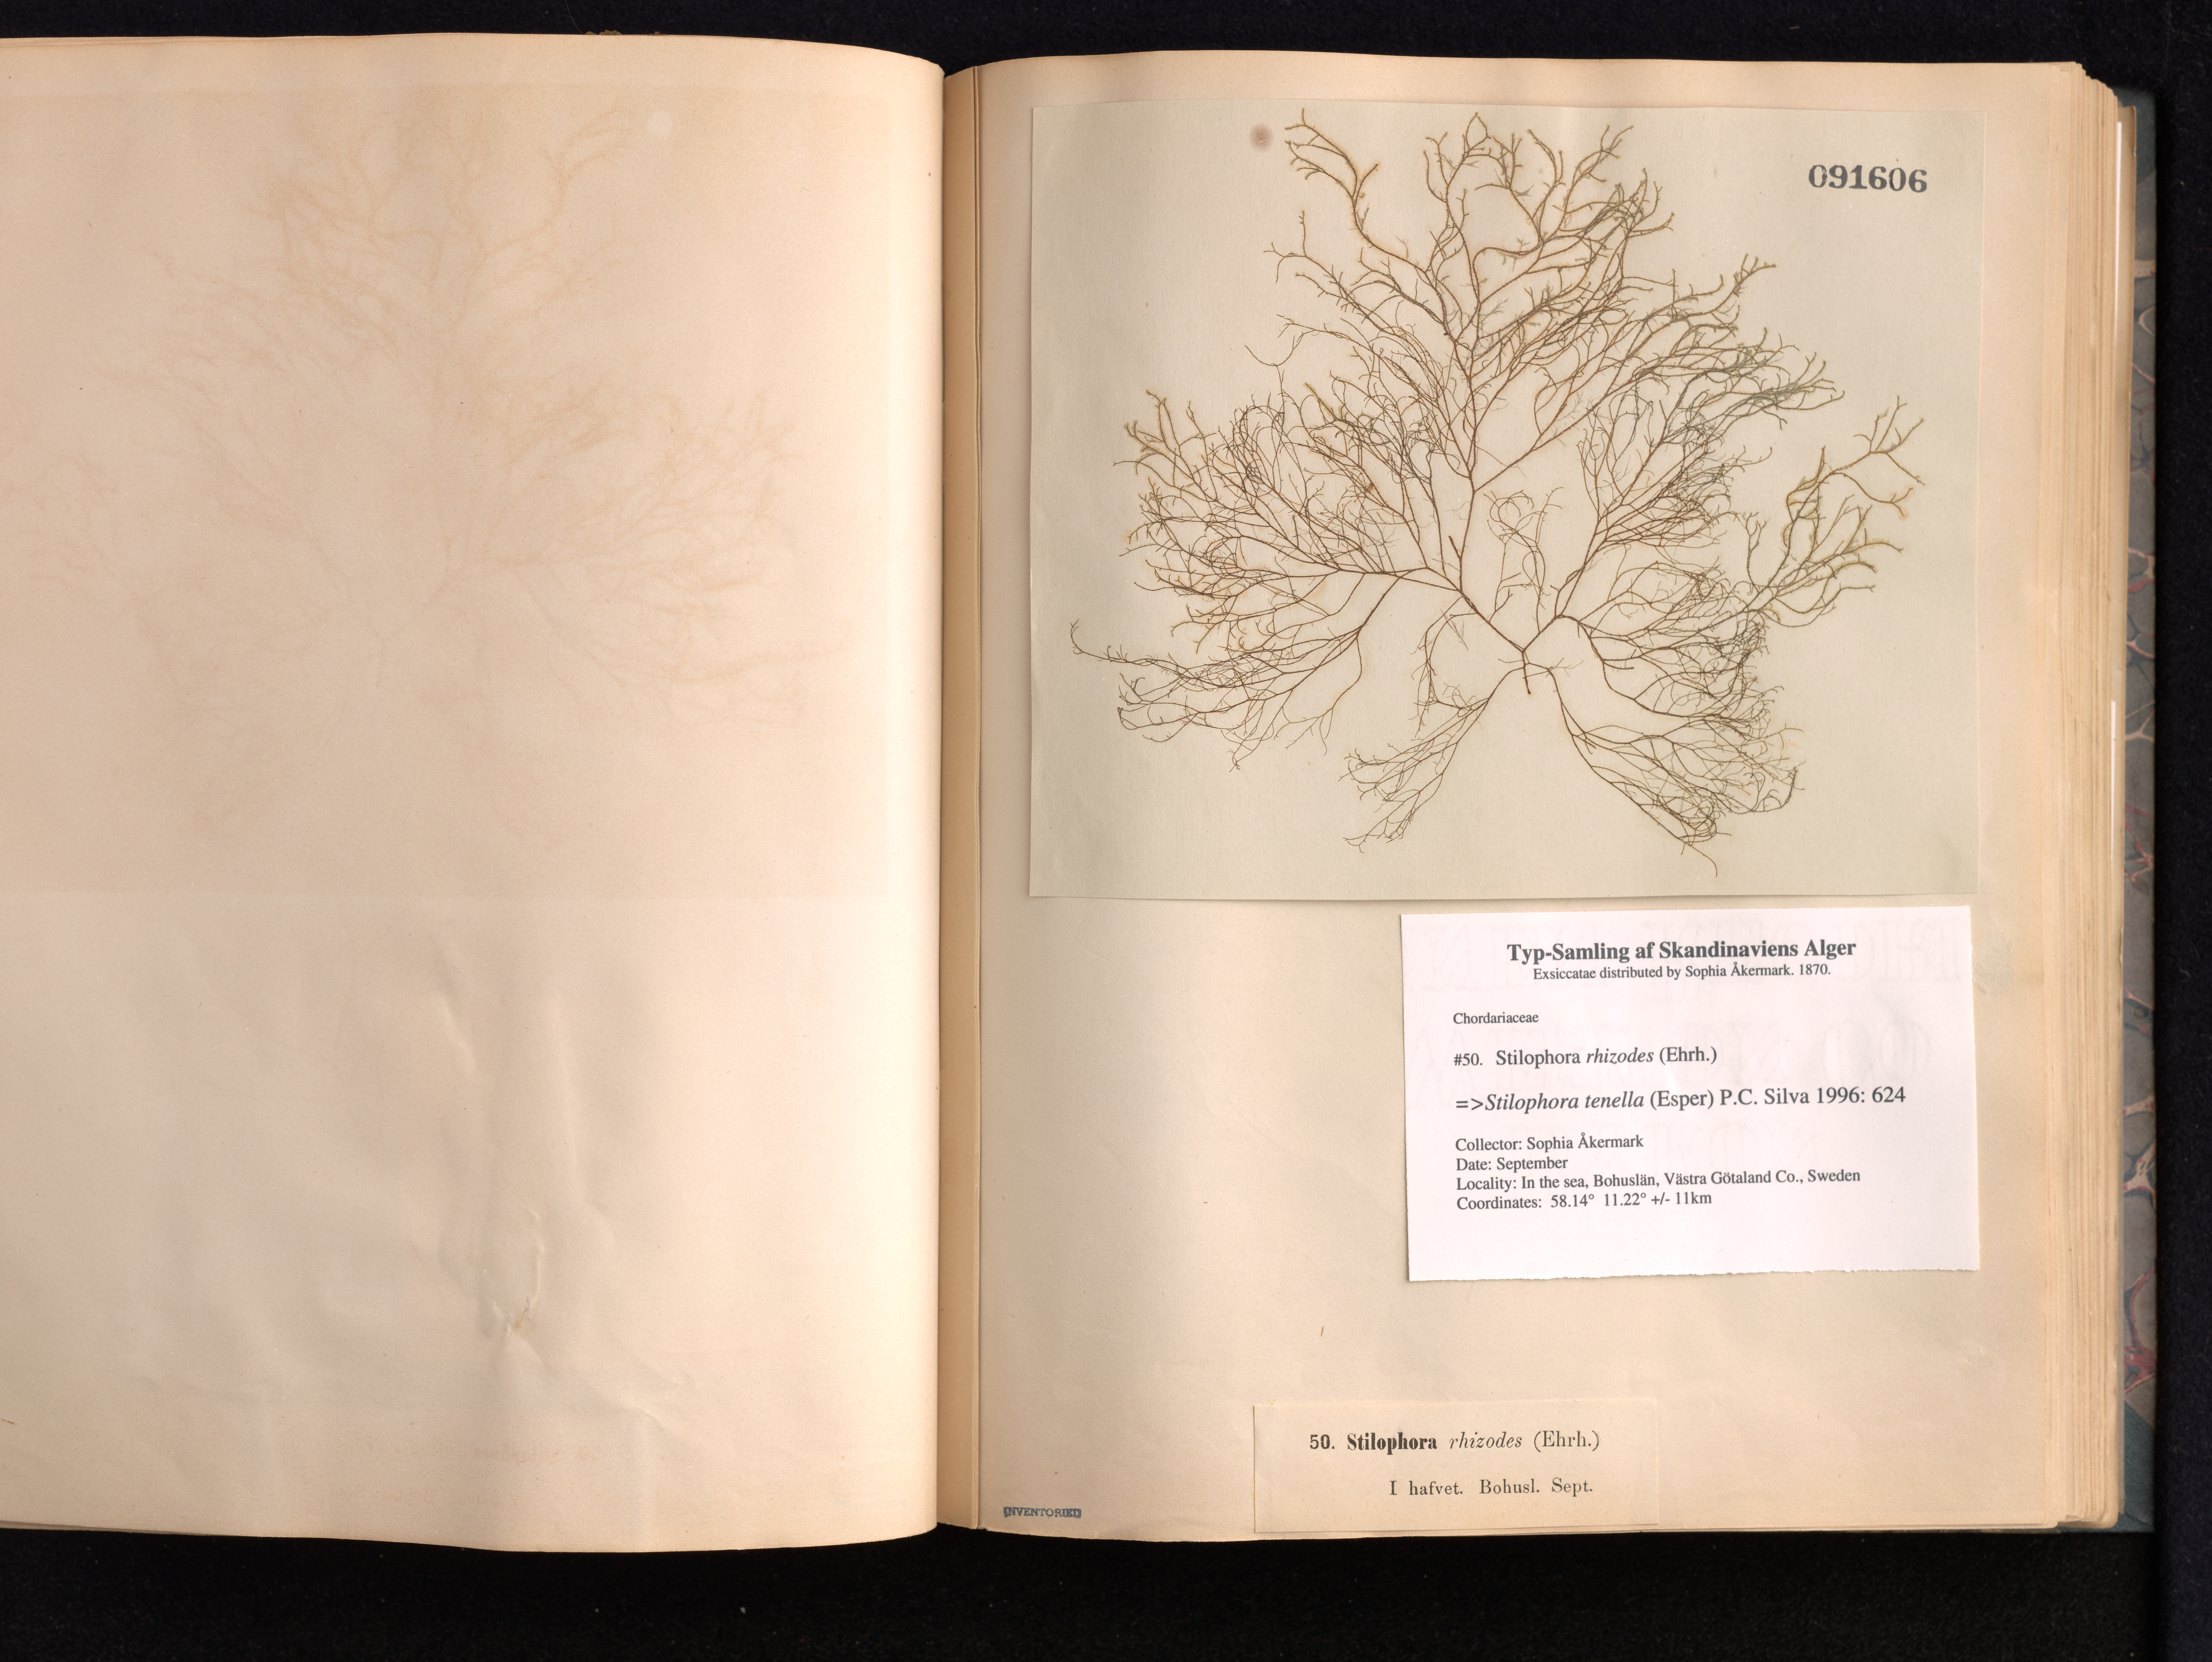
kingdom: Chromista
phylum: Ochrophyta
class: Phaeophyceae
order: Ectocarpales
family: Chordariaceae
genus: Stilophora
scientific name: Stilophora tenella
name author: (Esper) P.C. Silva in P.C. Silva et al.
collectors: S. Akermark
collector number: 50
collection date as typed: Sep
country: Sweden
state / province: Västra Götaland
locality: Bohuslan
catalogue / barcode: US 91606